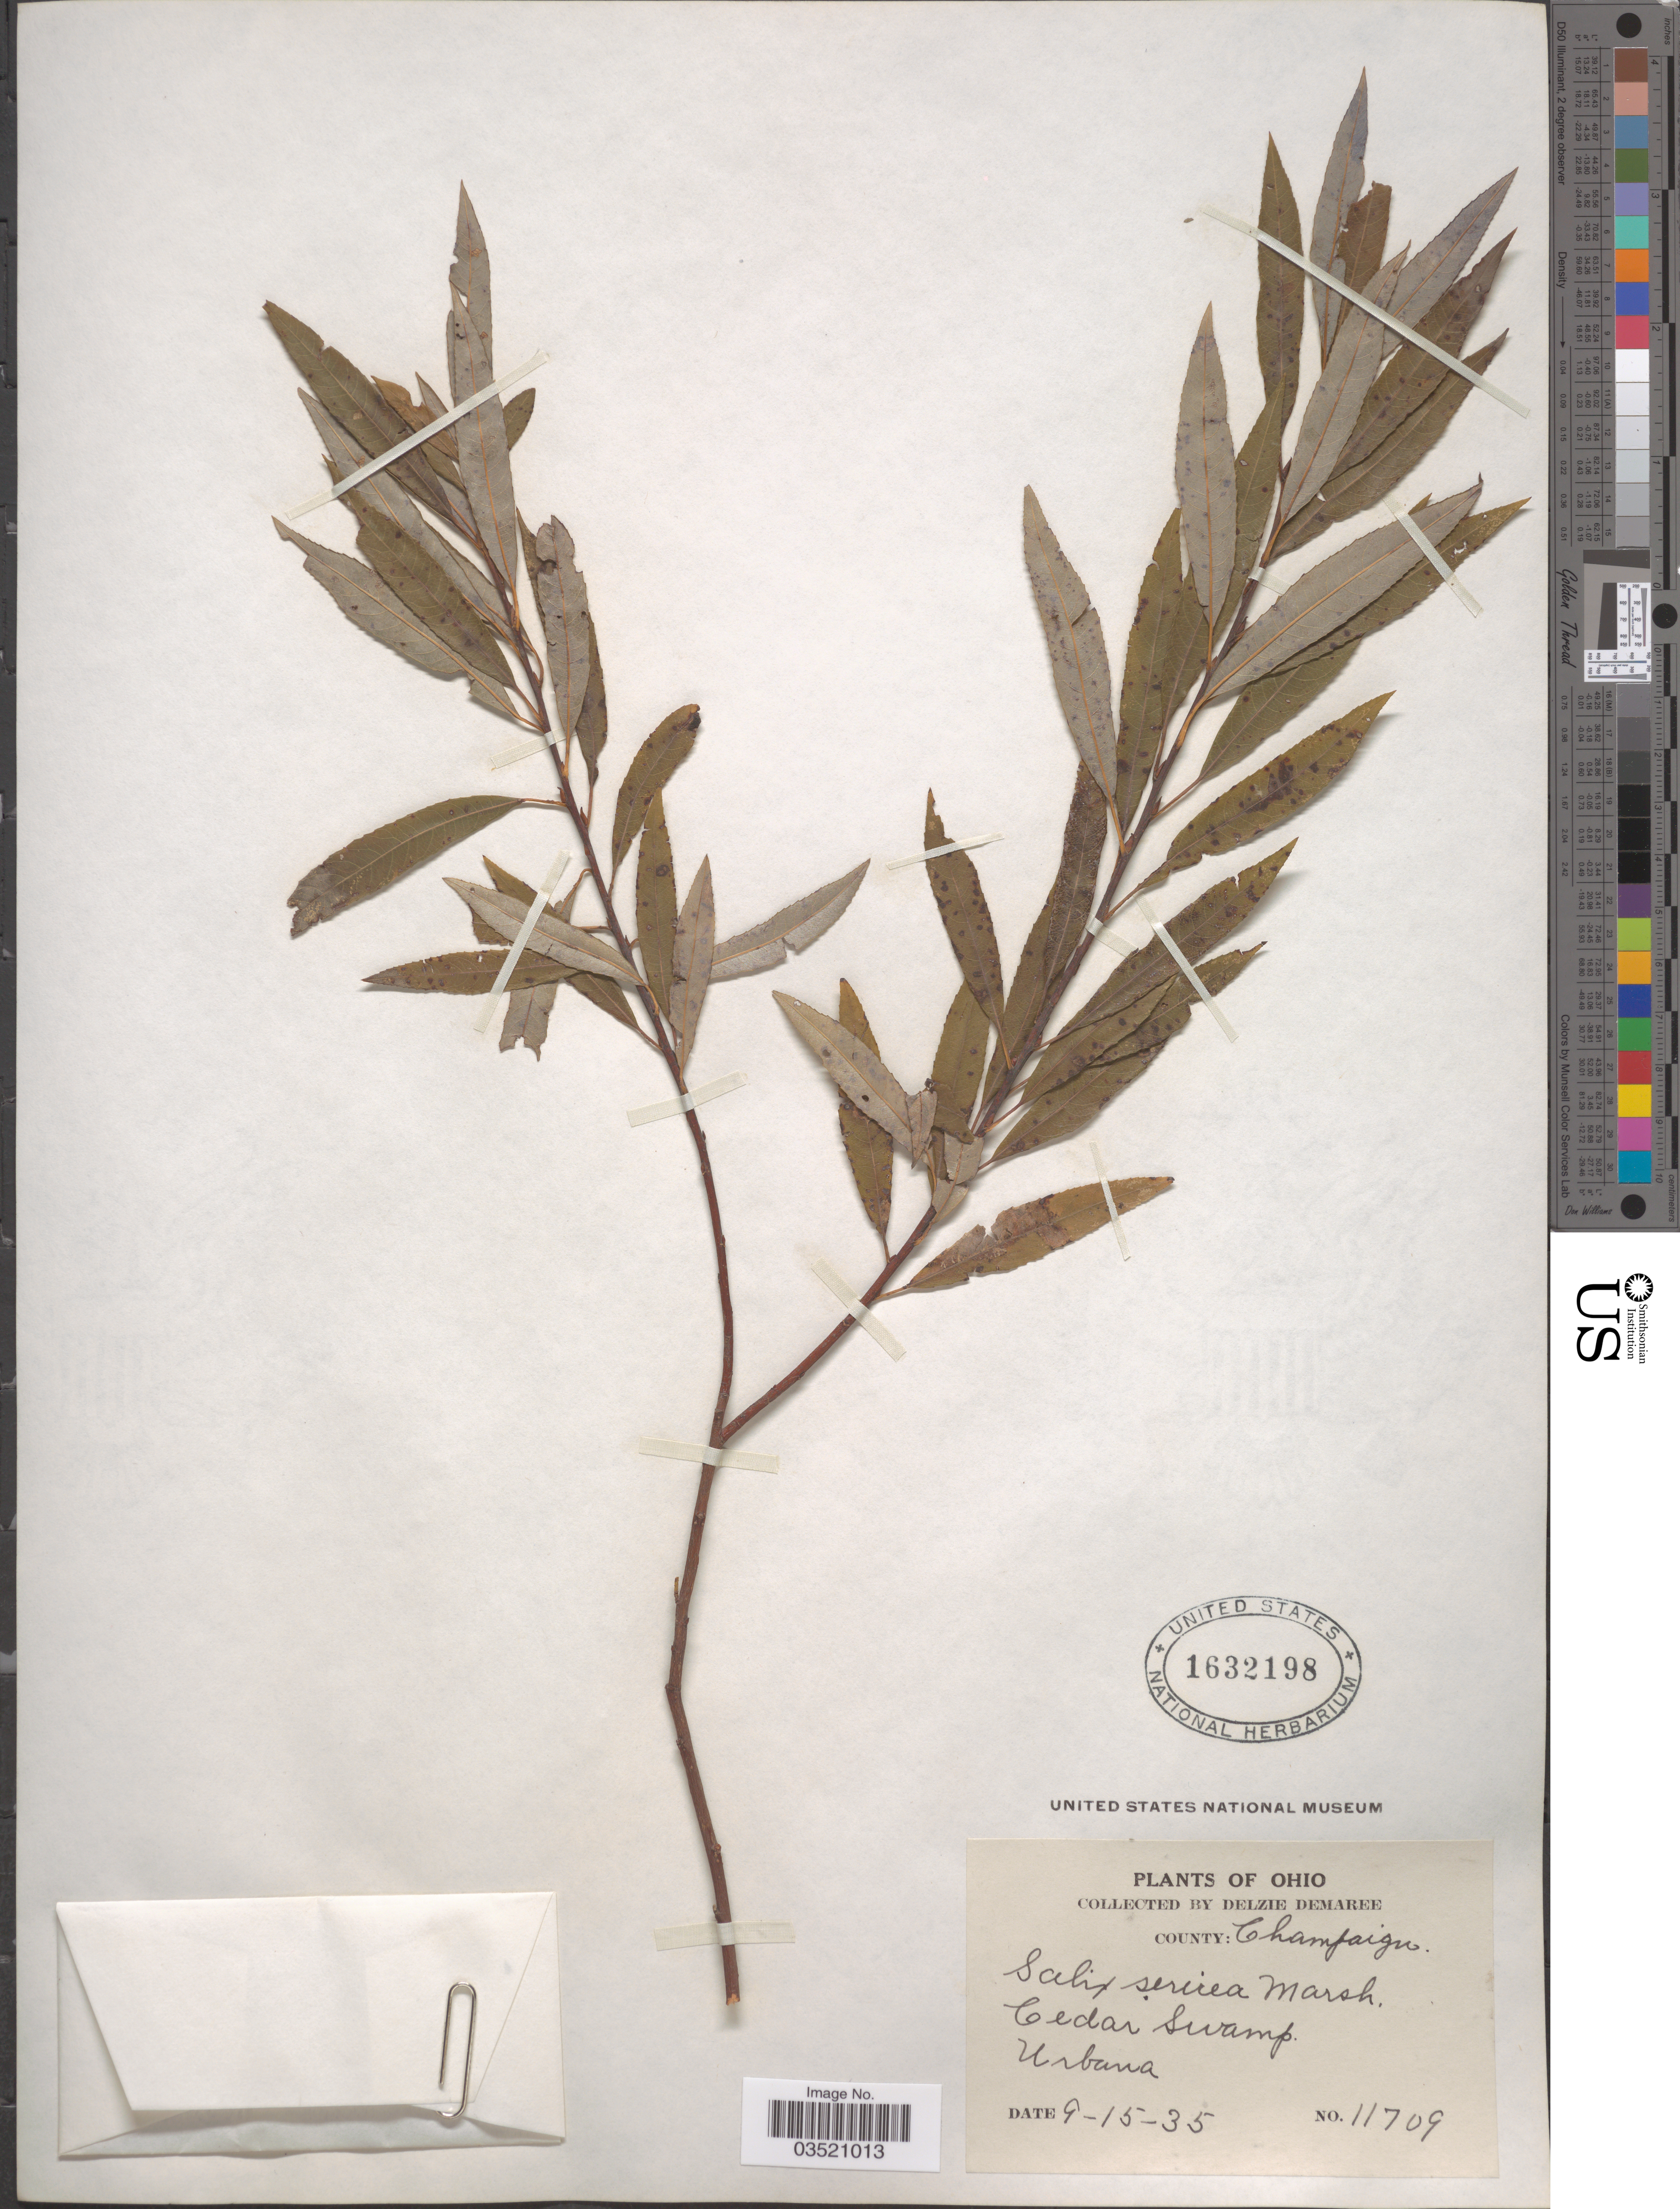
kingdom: Plantae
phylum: Tracheophyta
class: Magnoliopsida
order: Malpighiales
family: Salicaceae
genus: Salix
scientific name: Salix sericea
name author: Marshall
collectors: D. Demaree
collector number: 11709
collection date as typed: Transcribed d/m/y: 15/9/35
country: United States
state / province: Ohio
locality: County: Champaign. Cedar Swamp. Urbana.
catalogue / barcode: US 1632198